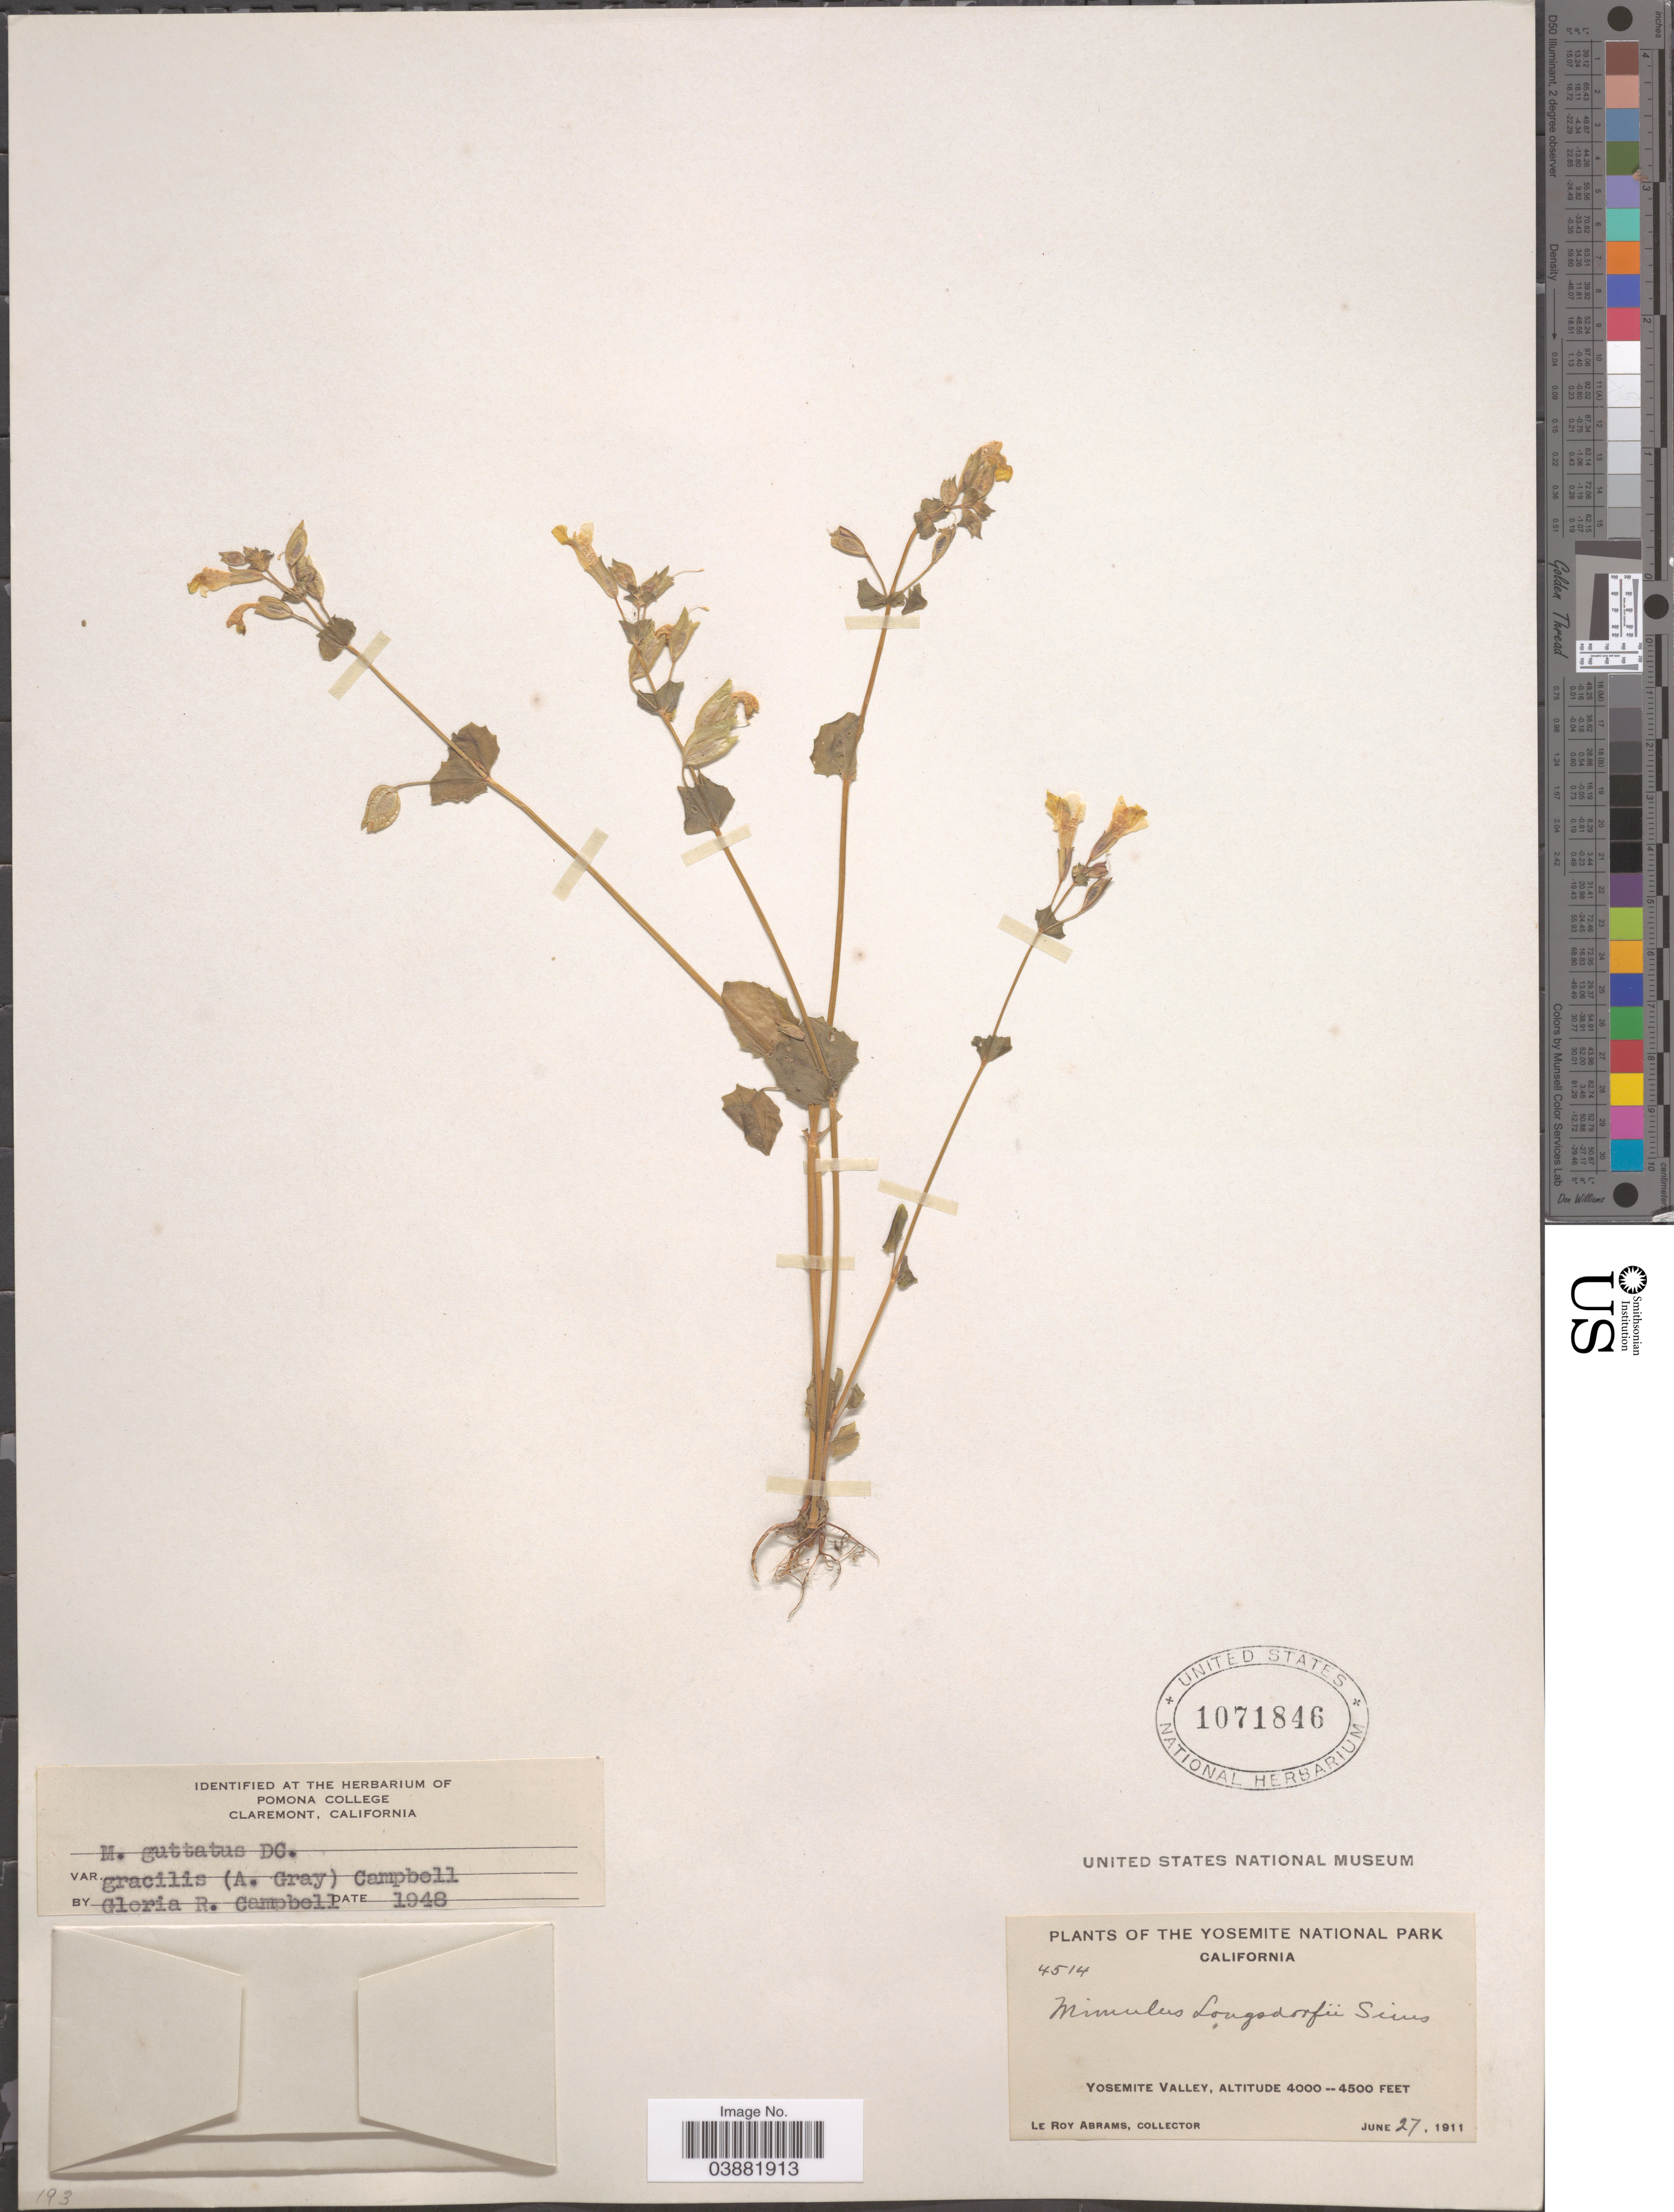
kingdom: Plantae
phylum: Tracheophyta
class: Magnoliopsida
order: Lamiales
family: Phrymaceae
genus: Mimulus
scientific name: Mimulus guttatus var. gracilis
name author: (A. Gray) G.R. Campb.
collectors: L. Abrams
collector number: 4514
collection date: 1911-06-27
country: United States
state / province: California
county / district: Mariposa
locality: Yosemite National Park. Yosemite Valley.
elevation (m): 1219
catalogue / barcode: US 1071846